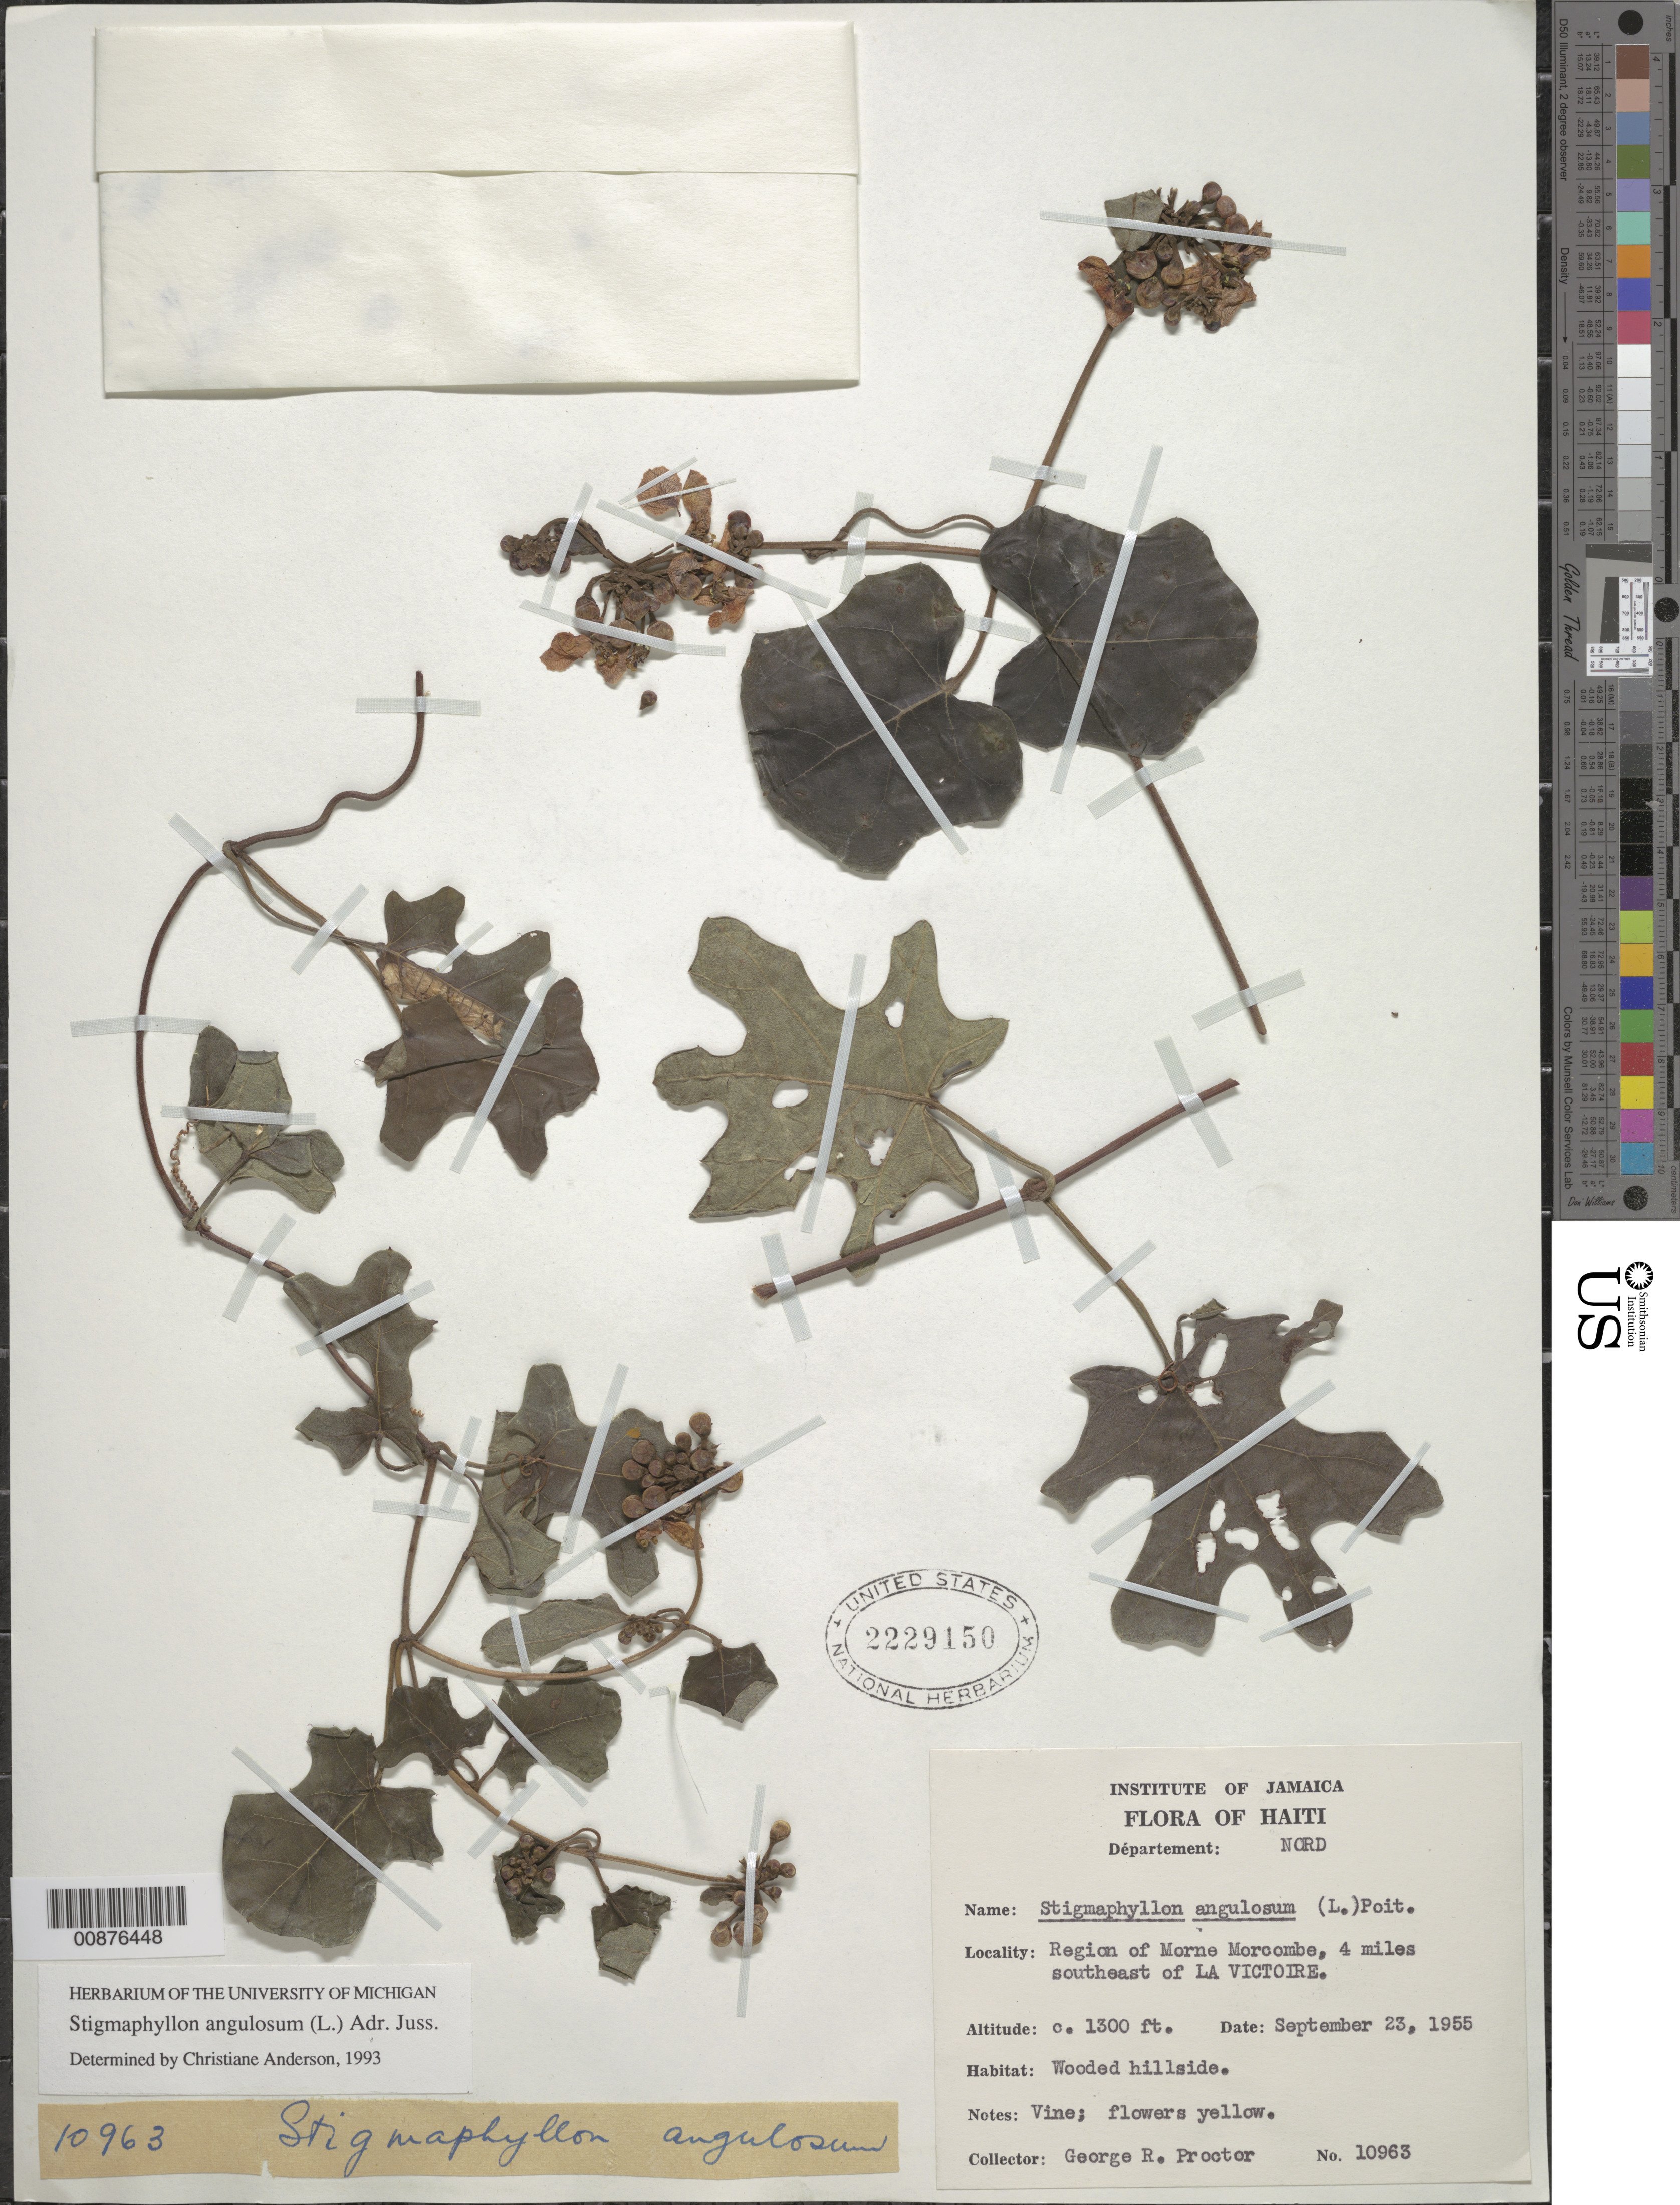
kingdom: Plantae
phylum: Tracheophyta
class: Magnoliopsida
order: Malpighiales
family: Malpighiaceae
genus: Stigmaphyllon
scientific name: Stigmaphyllon angulosum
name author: (L.) A. Juss.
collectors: G. R. Proctor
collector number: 10963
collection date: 1955-09-23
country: Haiti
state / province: Nord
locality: Region of Morne Morcombe, 4 miles southeast of La Victoire.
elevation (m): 396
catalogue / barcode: US 2229150